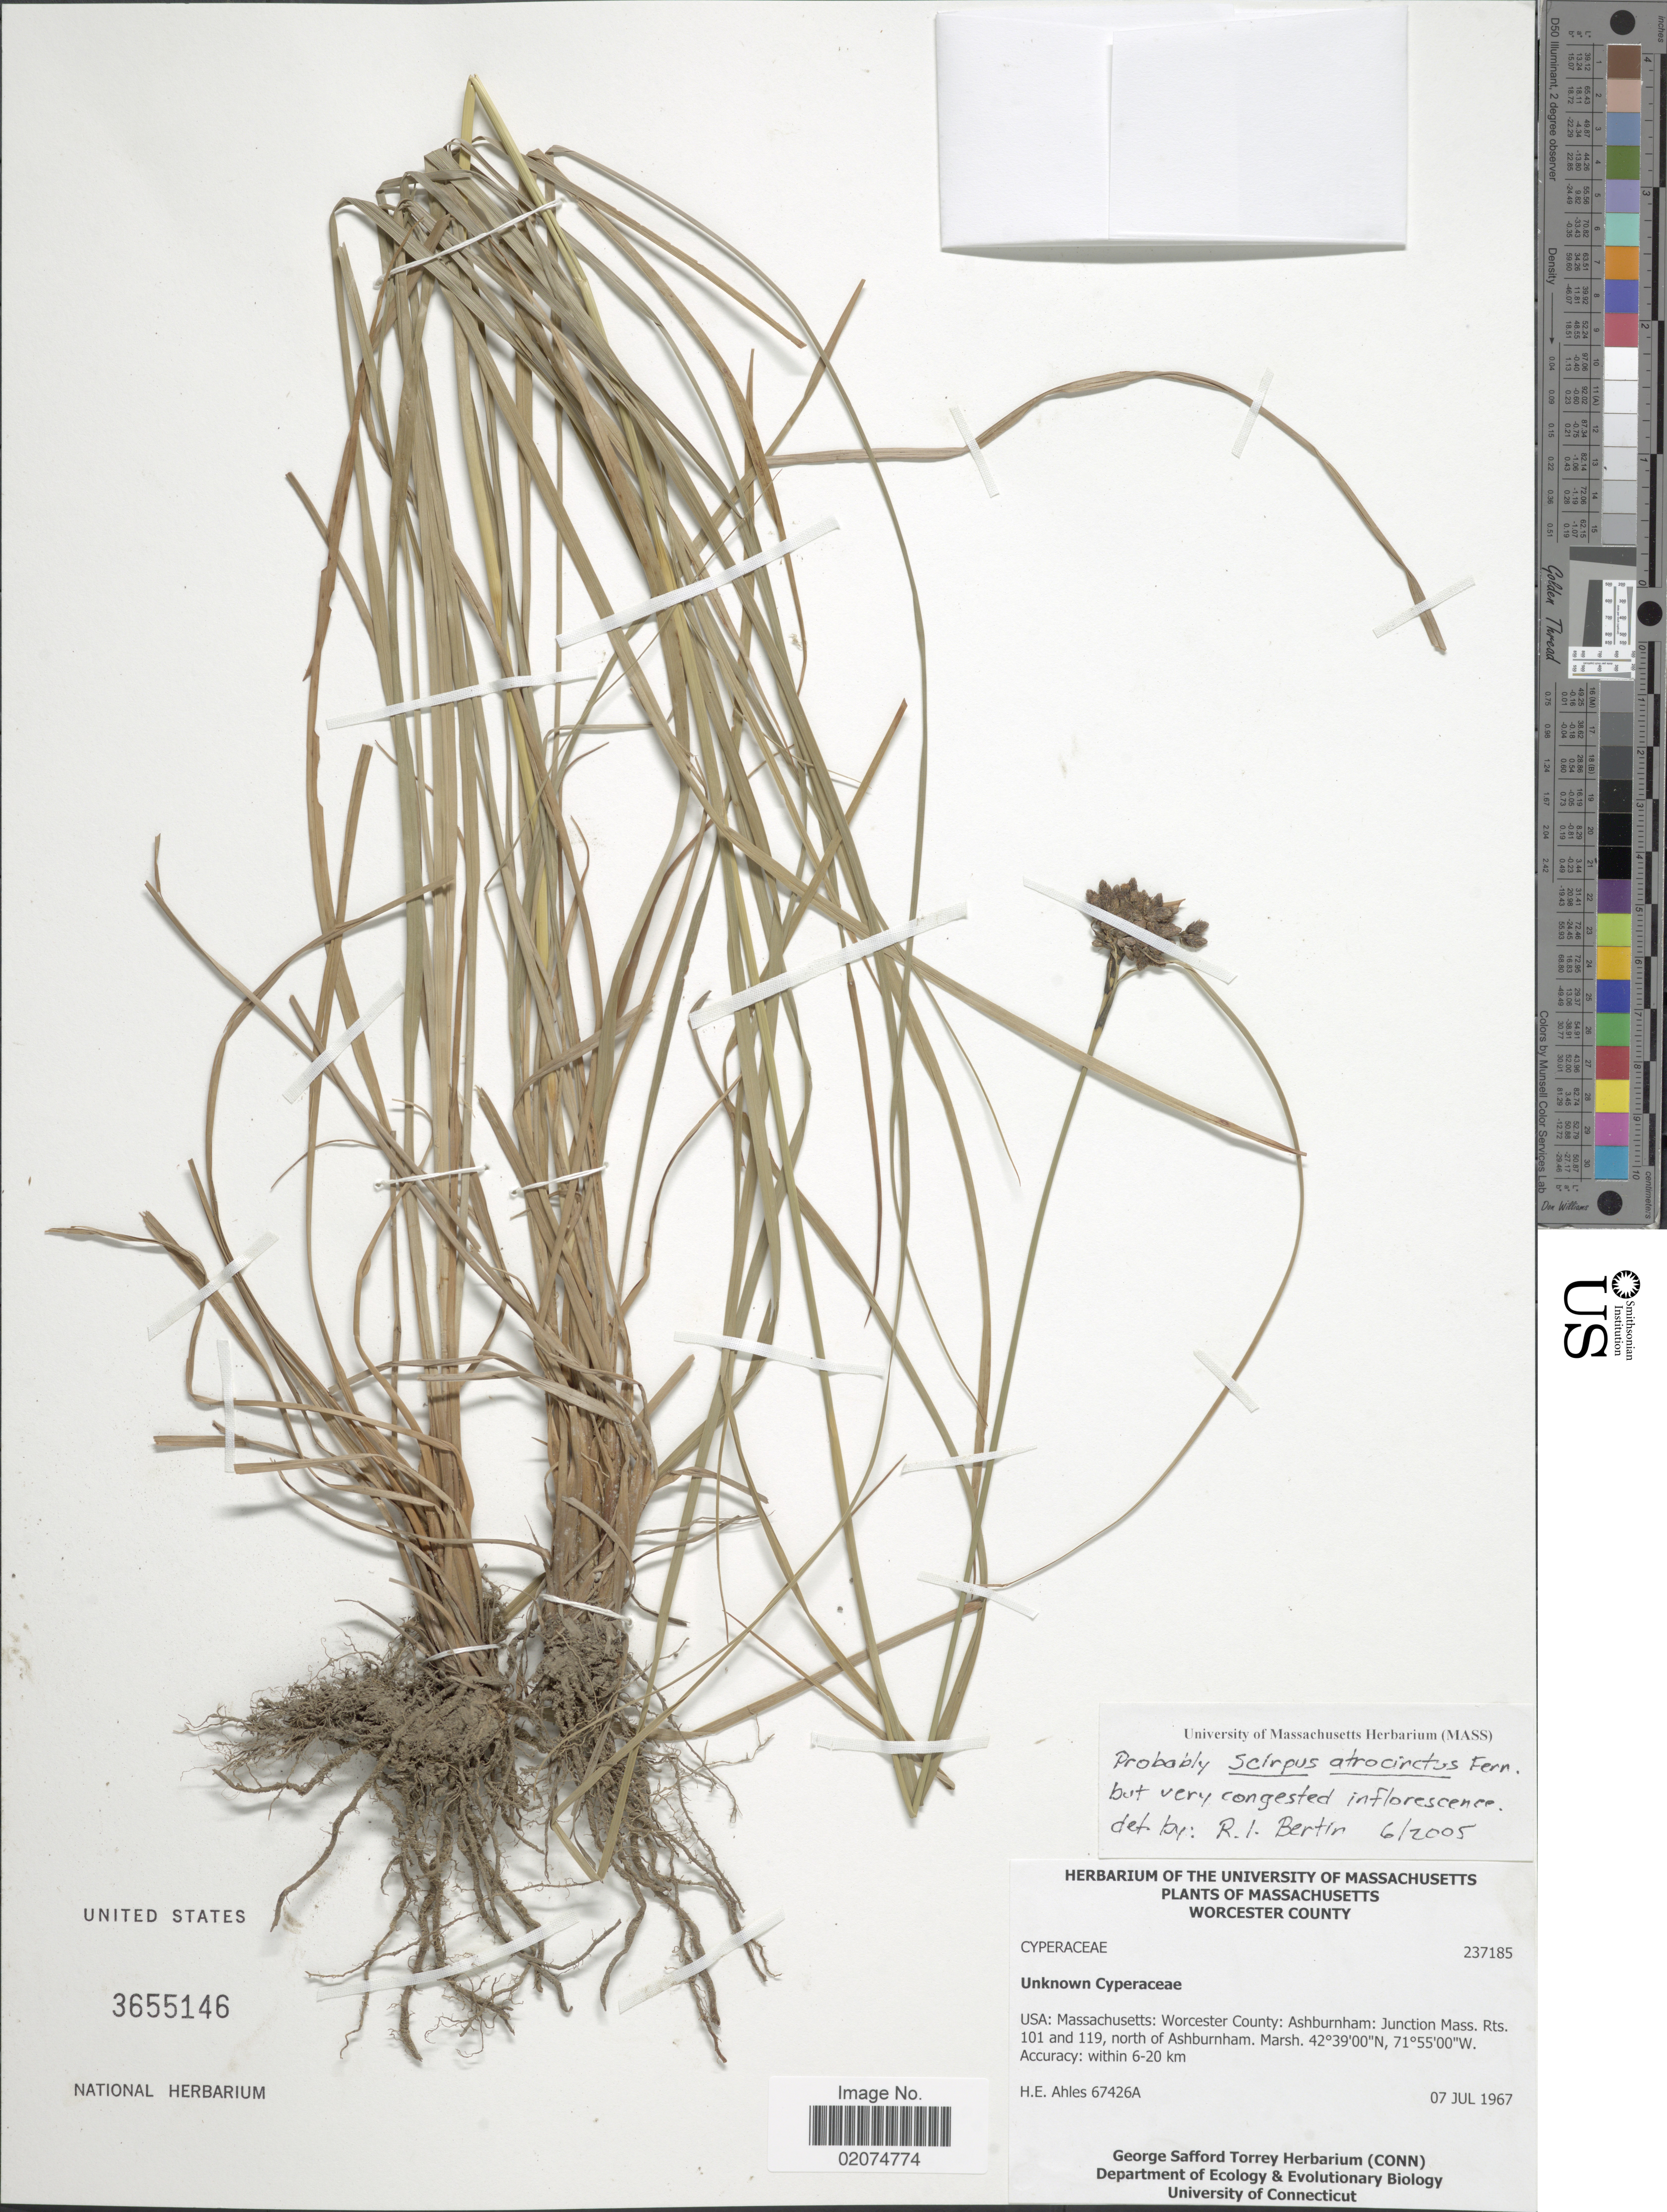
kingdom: Plantae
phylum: Tracheophyta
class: Liliopsida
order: Poales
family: Cyperaceae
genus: Scirpus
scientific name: Scirpus atrocinctus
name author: Fernald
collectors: H. E. Ahles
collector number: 67426A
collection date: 1967-07-07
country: United States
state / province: Massachusetts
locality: Worcester County, USA, Ashburnham, Junction Mass. Rts 101 and 119, north of Ashburnham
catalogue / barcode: US 3655146